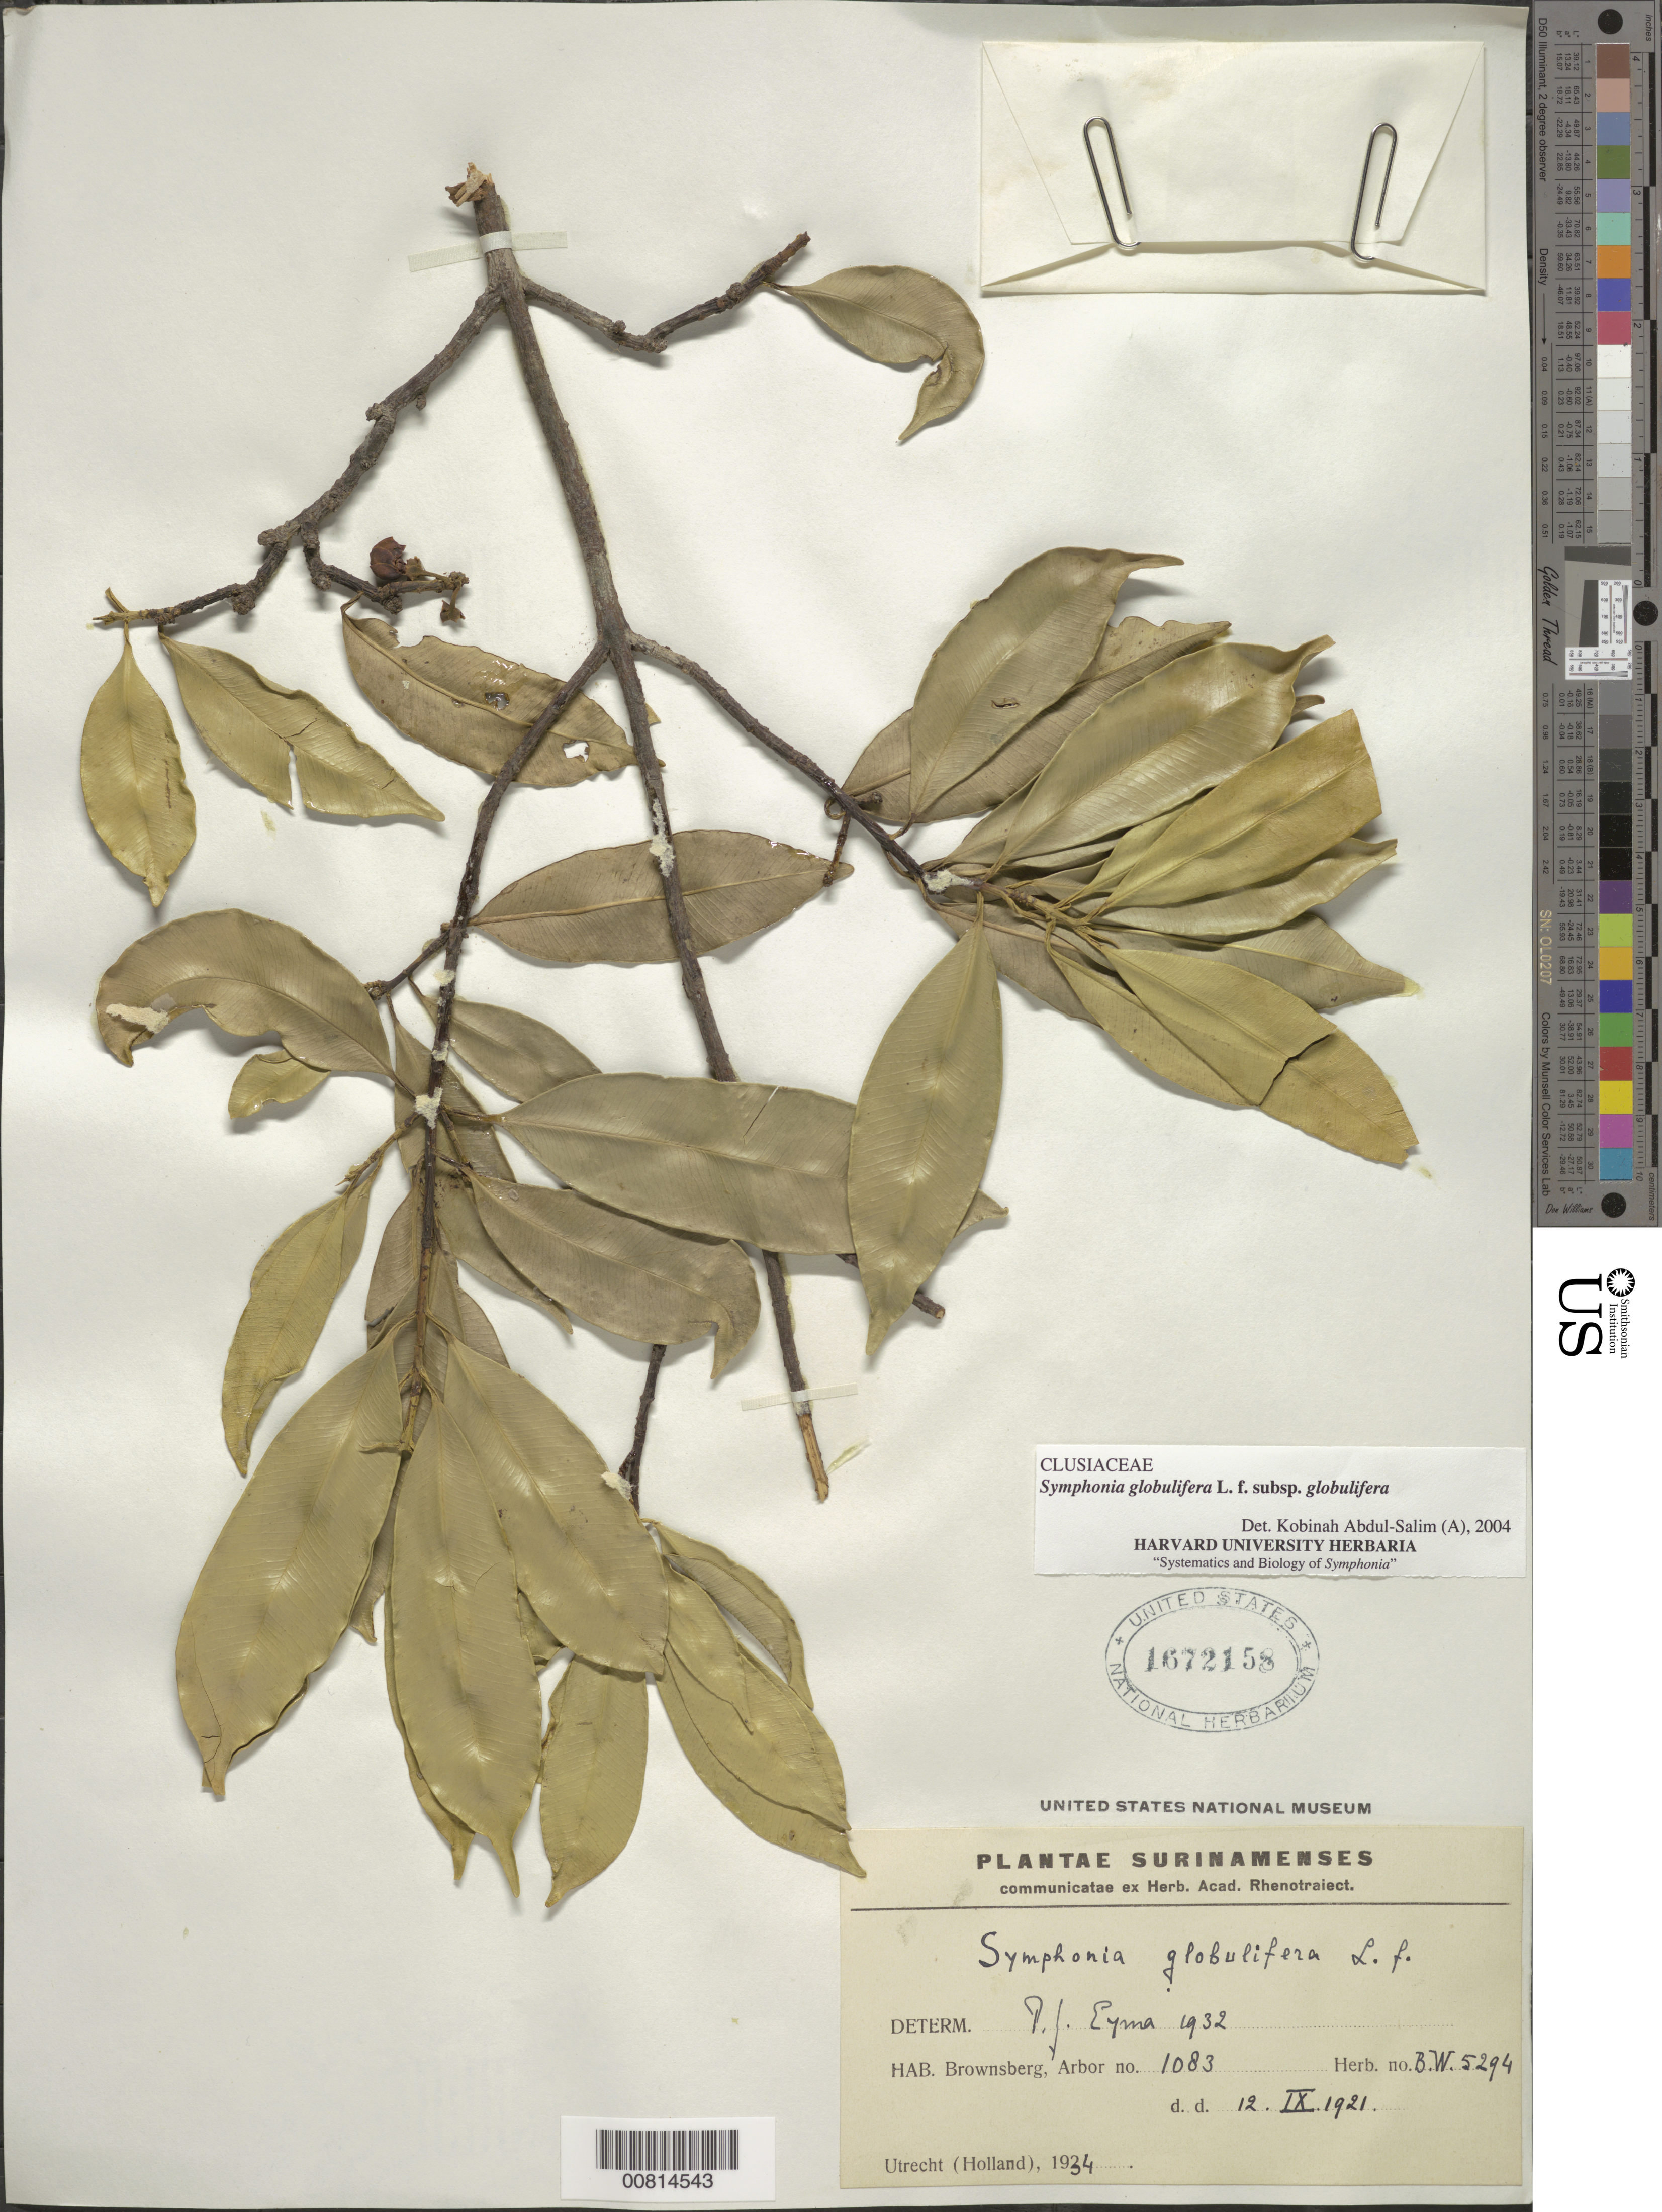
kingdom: Plantae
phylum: Tracheophyta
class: Magnoliopsida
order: Malpighiales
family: Clusiaceae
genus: Symphonia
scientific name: Symphonia globulifera subsp. globulifera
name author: L. f.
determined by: Abdul-Salim, K.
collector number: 5294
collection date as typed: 12-Sep-21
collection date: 1921-09-12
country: Suriname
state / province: Brokopondo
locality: Brownsberg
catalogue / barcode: US 1672158